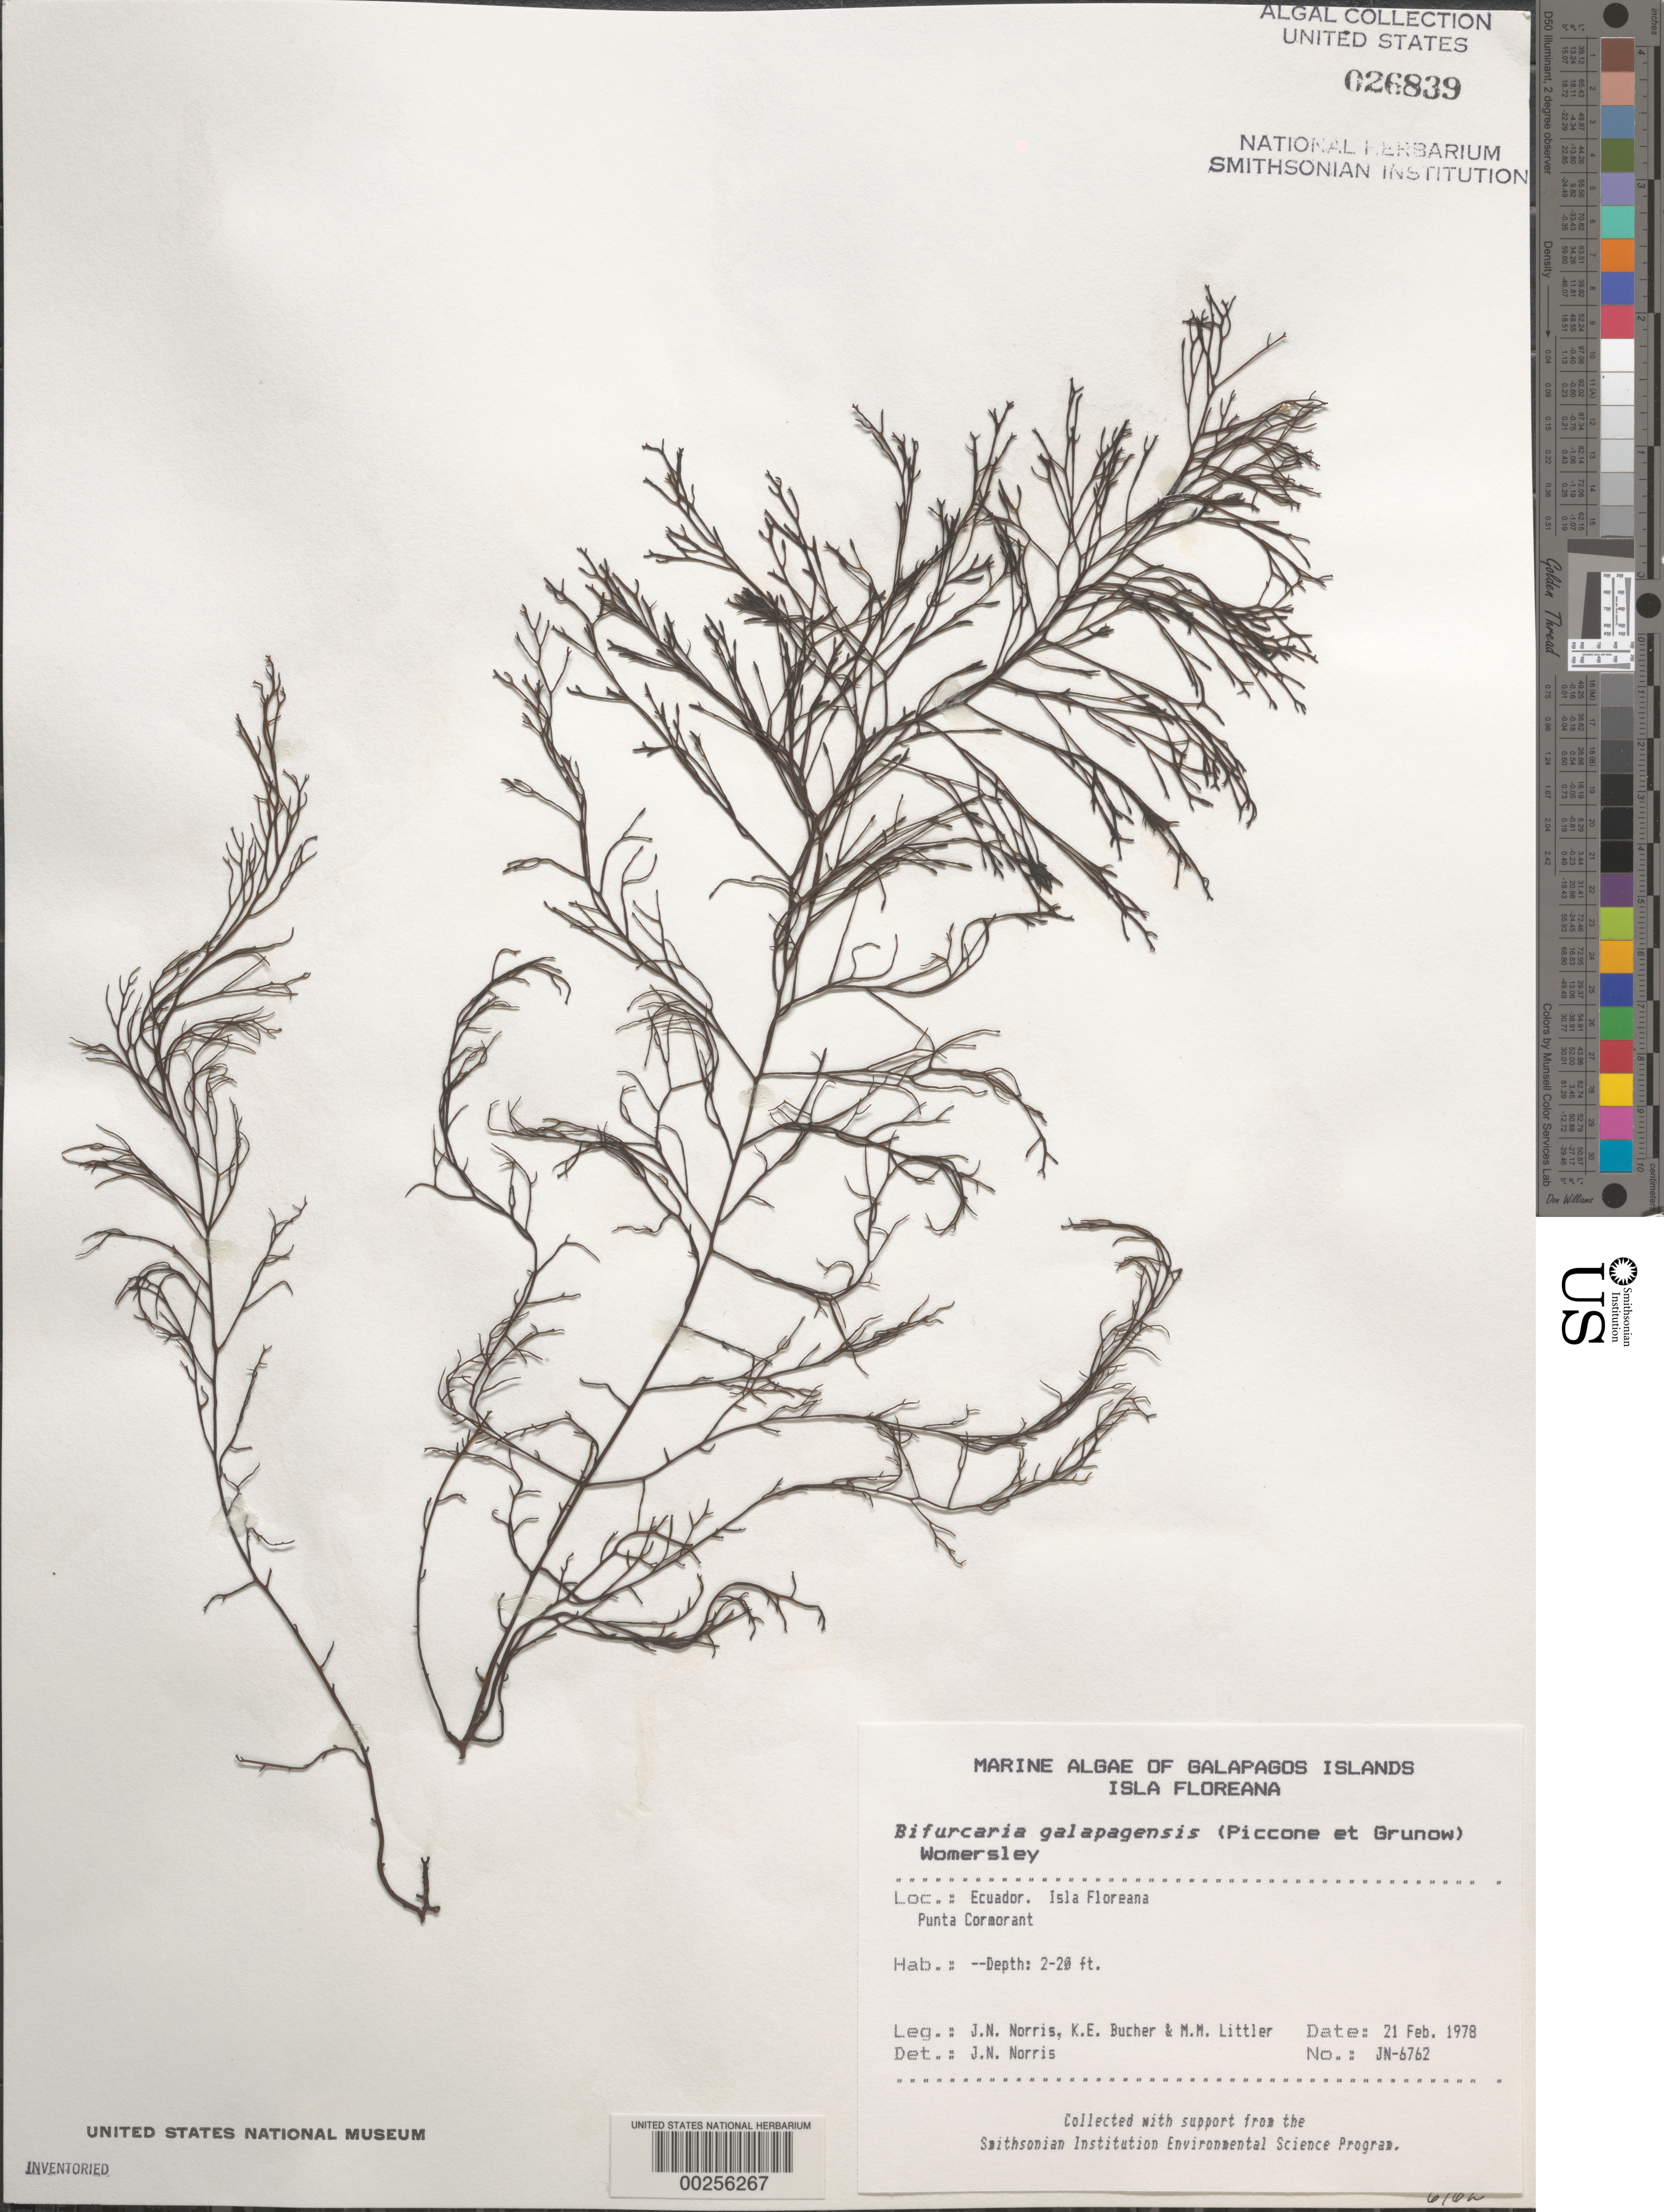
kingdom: Chromista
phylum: Ochrophyta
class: Phaeophyceae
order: Fucales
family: Sargassaceae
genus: Bifurcaria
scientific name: Bifurcaria galapagensis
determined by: Norris, James N.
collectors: J. N. Norris, K. E. Bucher & M. M. Littler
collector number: JN-6762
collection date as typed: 21 Feb 1978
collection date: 1978-02-21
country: Ecuador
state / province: Colón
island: Floreana [Charles, Santa Maria]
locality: Punta CorMorant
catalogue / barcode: US 26839